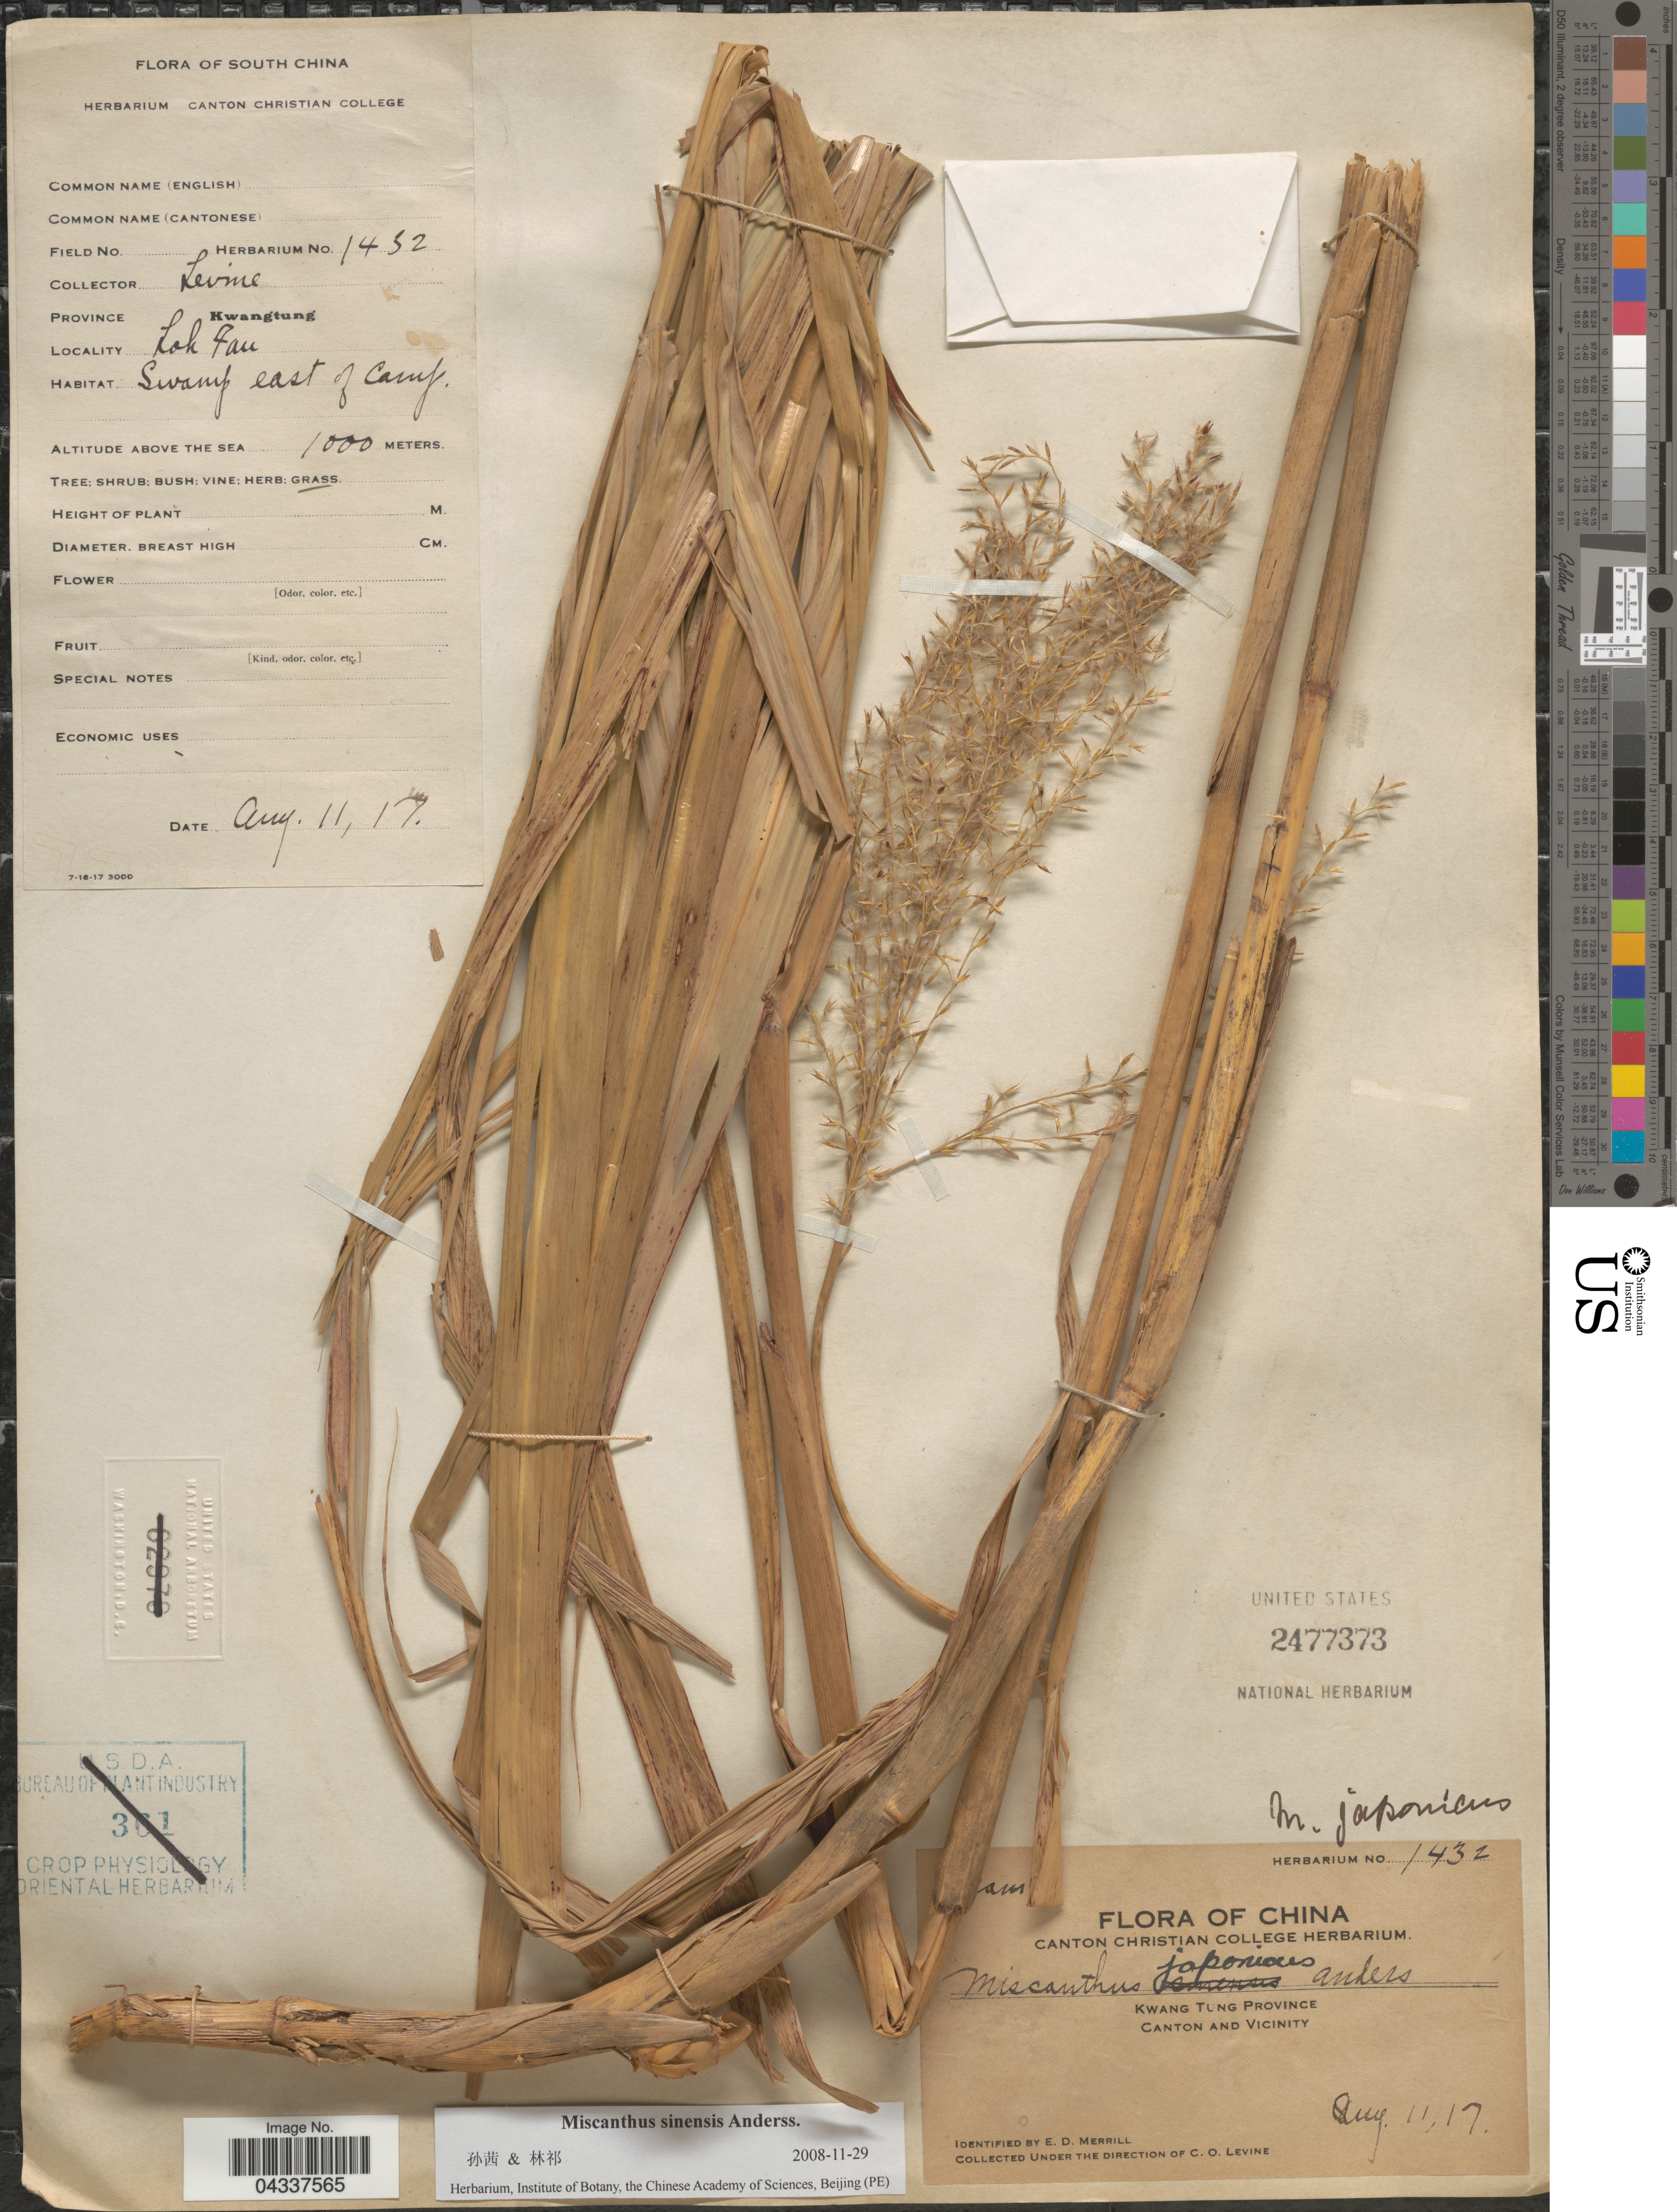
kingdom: Plantae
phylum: Tracheophyta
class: Liliopsida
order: Poales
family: Poaceae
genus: Miscanthus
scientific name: Miscanthus sinensis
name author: Andersson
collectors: C. O. Levine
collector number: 1432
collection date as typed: Transcribed d/m/y: 11/8/17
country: China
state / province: Guangdong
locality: Kwang Tung Province. Canton and vicinity. South China. Province Kwangtung. Lok Fau. Swamp east of camp.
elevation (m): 1000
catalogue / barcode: US 2477373